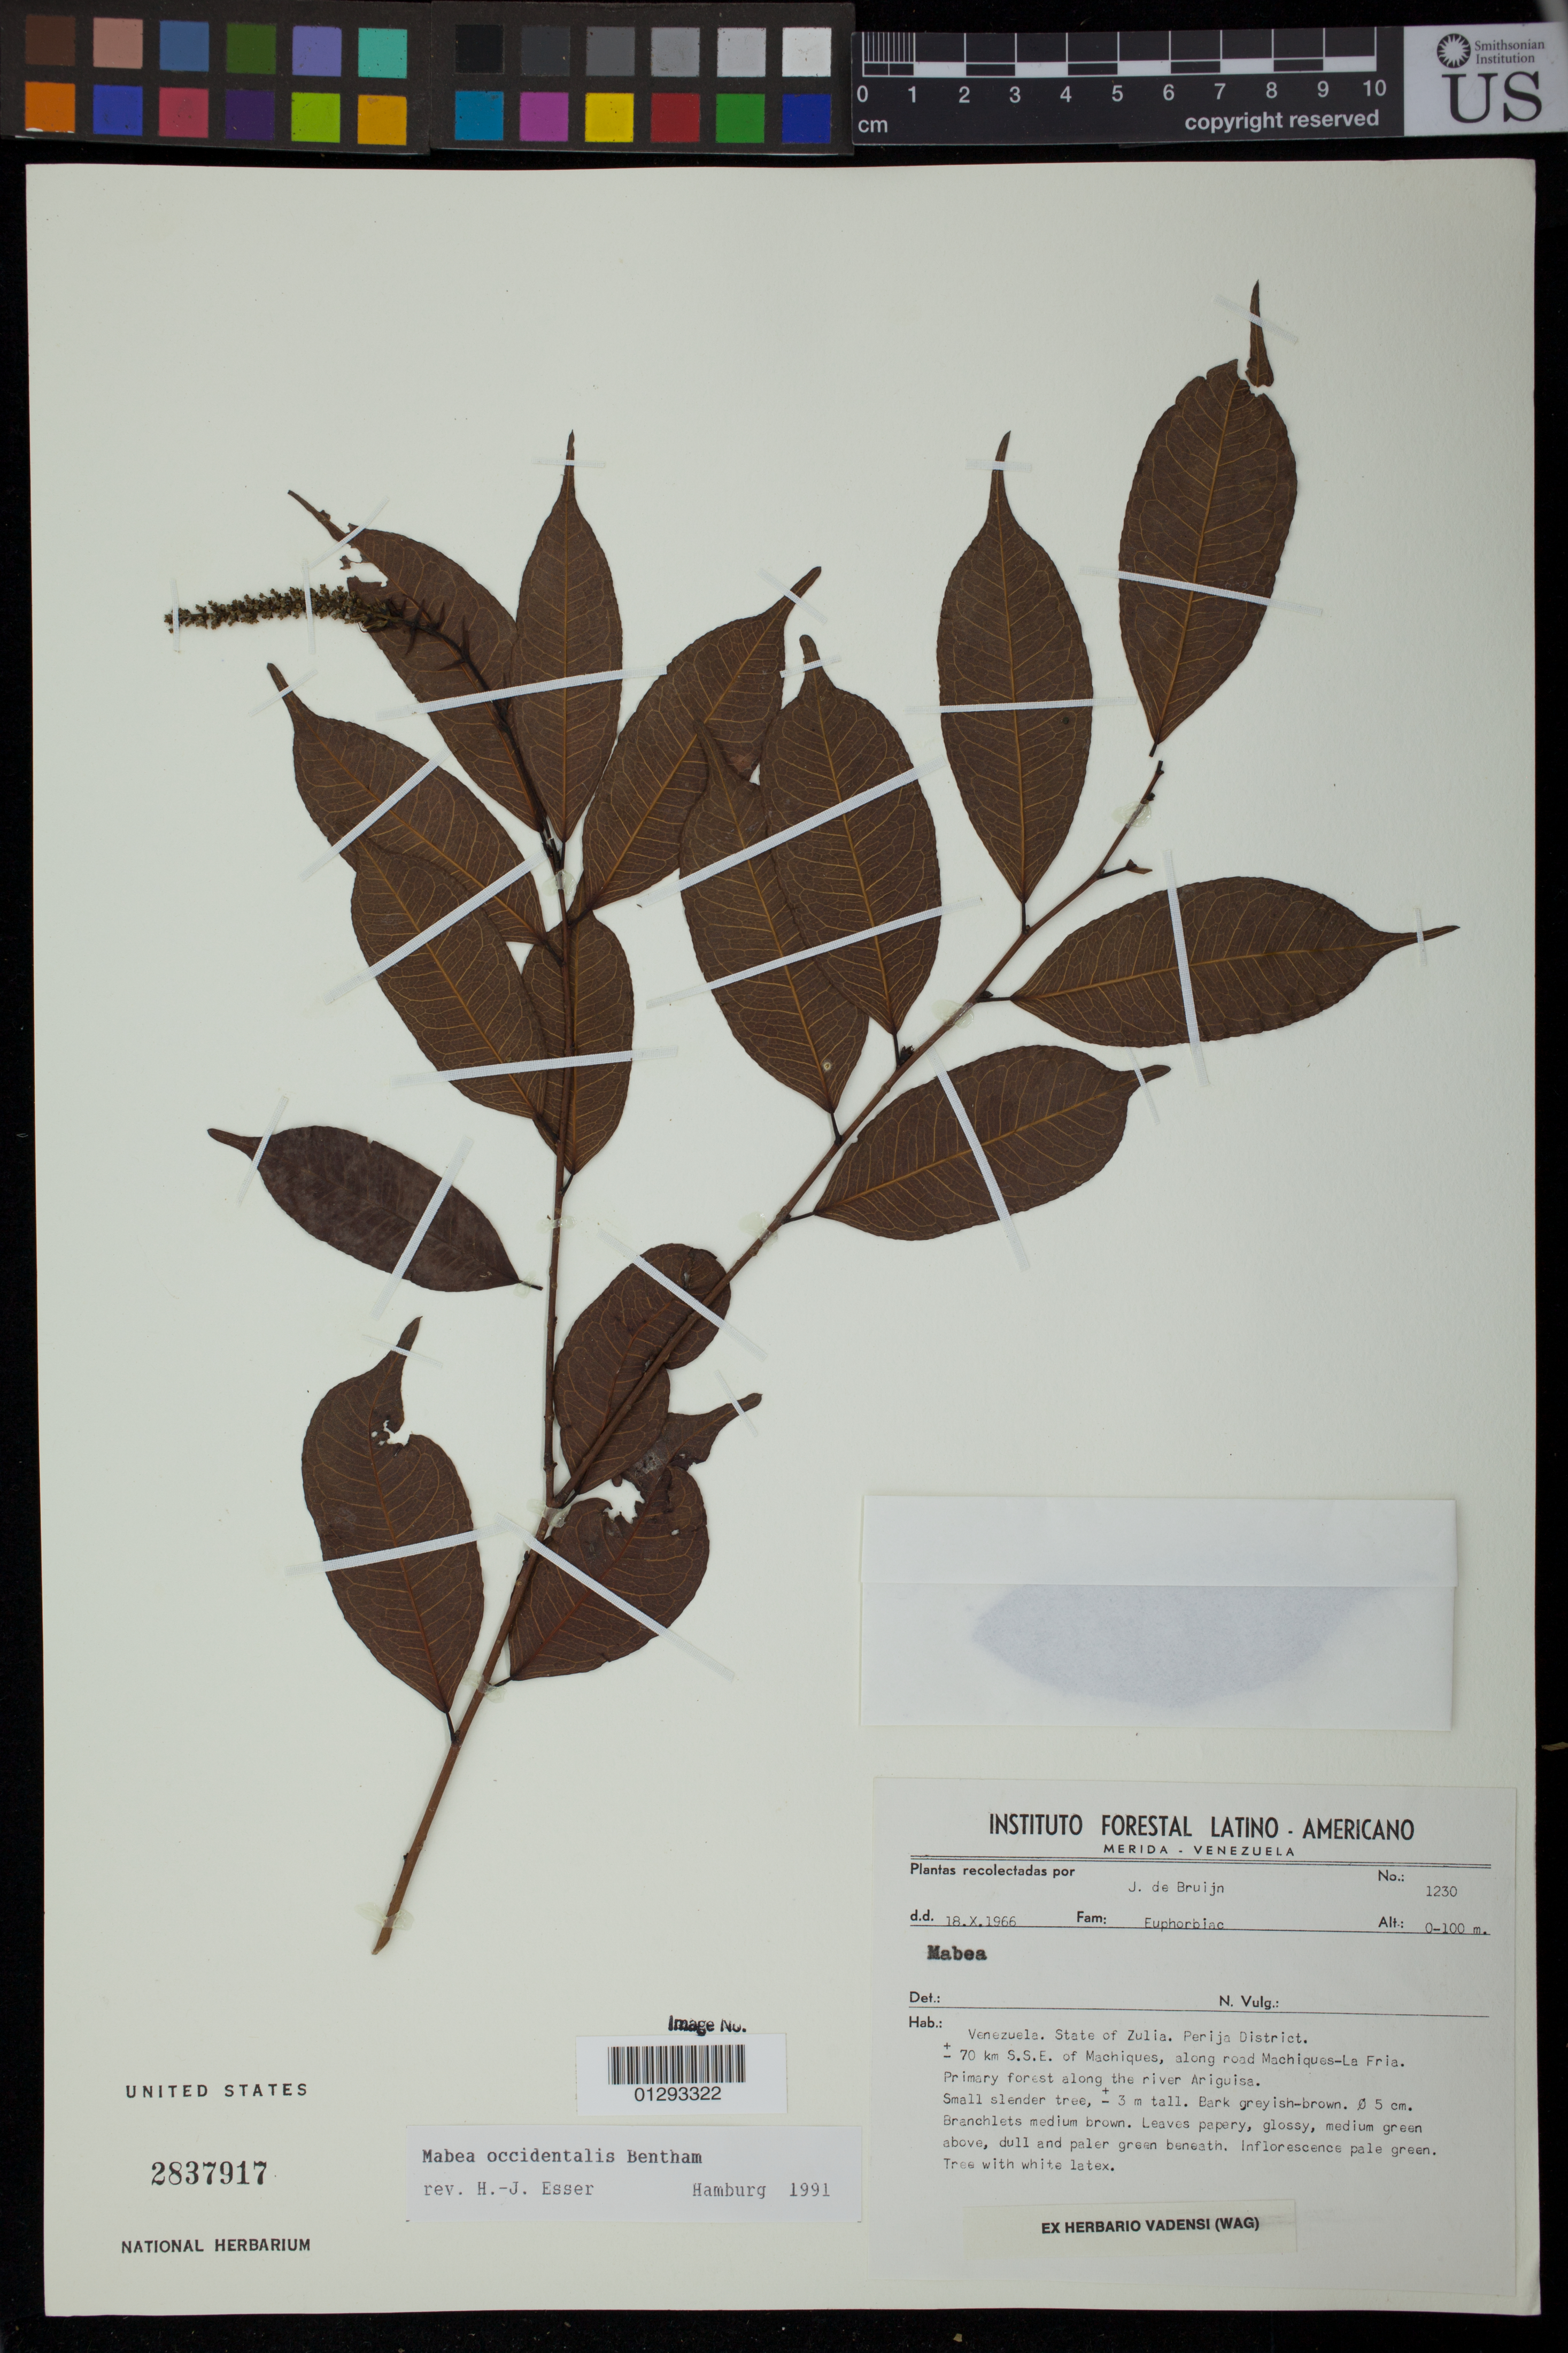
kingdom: Plantae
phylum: Tracheophyta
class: Magnoliopsida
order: Malpighiales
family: Euphorbiaceae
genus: Mabea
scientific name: Mabea occidentalis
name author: Benth.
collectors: J. Bruijn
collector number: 1230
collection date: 1966-10-18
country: Venezuela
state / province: Zulia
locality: Perija District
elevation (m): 0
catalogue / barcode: US 2837917